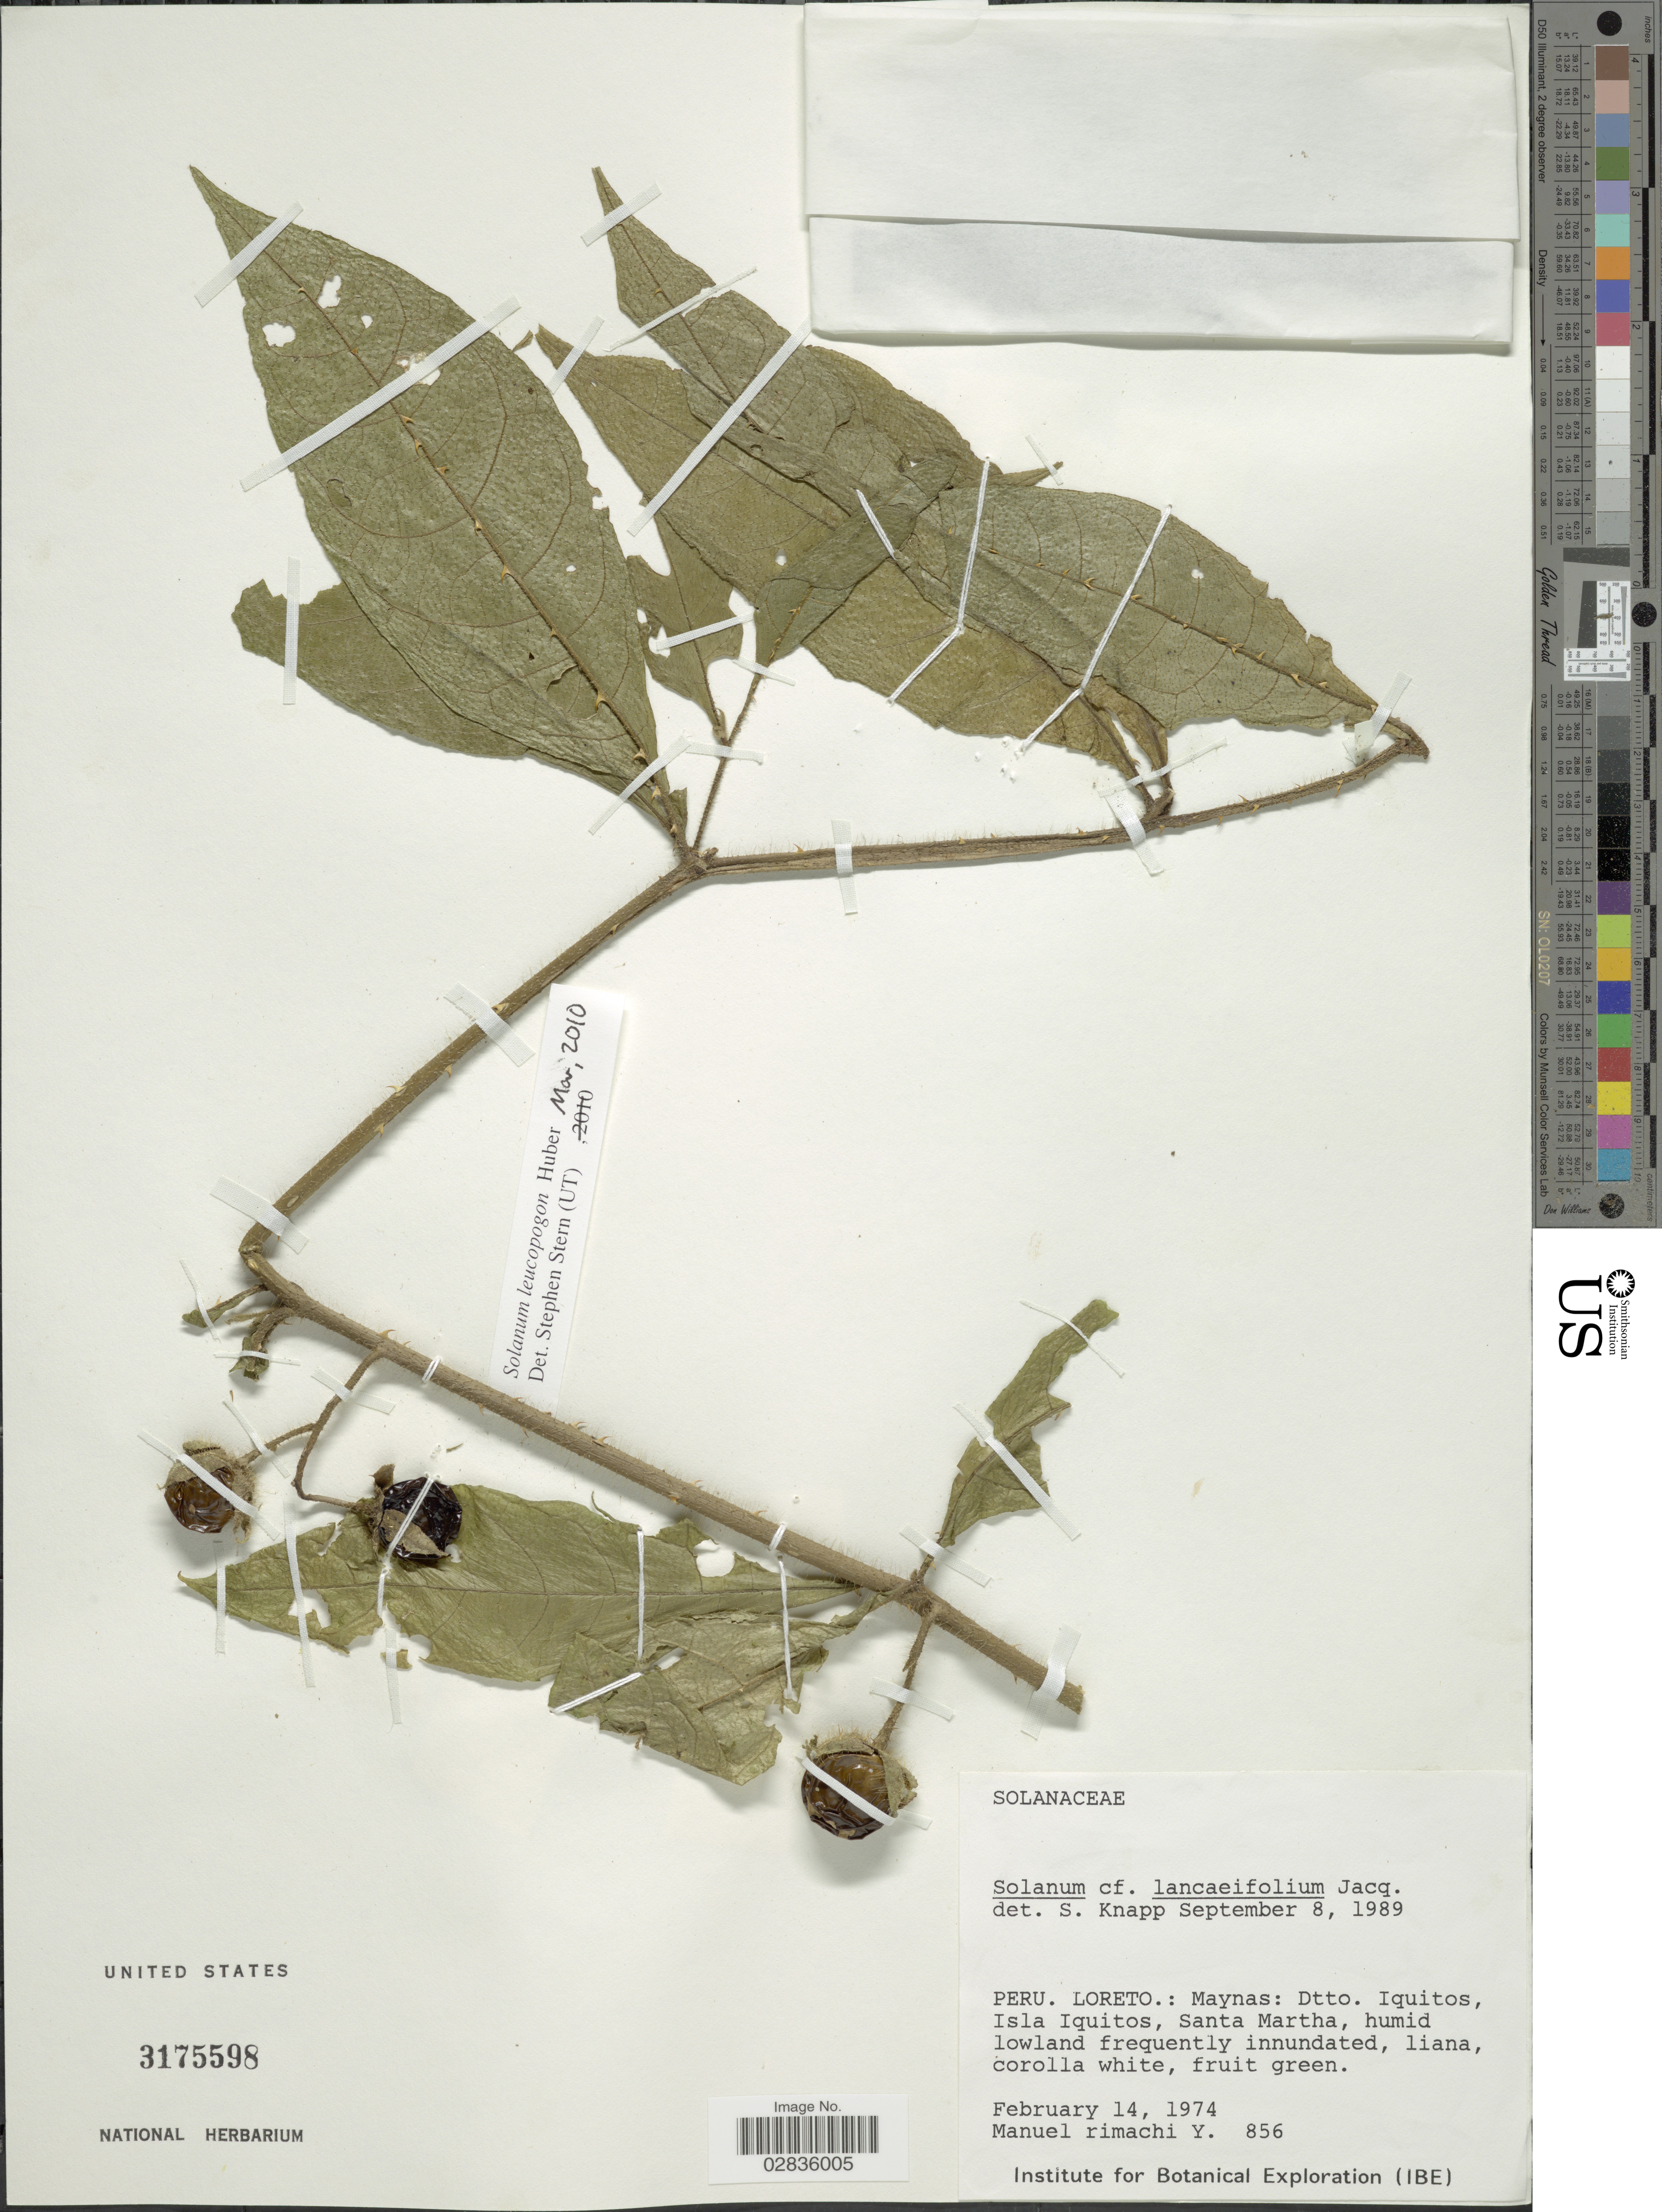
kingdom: Plantae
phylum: Tracheophyta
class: Magnoliopsida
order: Solanales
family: Solanaceae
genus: Solanum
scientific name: Solanum leucopogon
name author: Huber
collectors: M. Rimachi Y.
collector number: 856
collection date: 1974-02-14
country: Peru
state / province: Loreto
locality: Maynas: Dtto. Iquitos, Isla Iquitos, Santa Martha.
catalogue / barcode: US 3175598